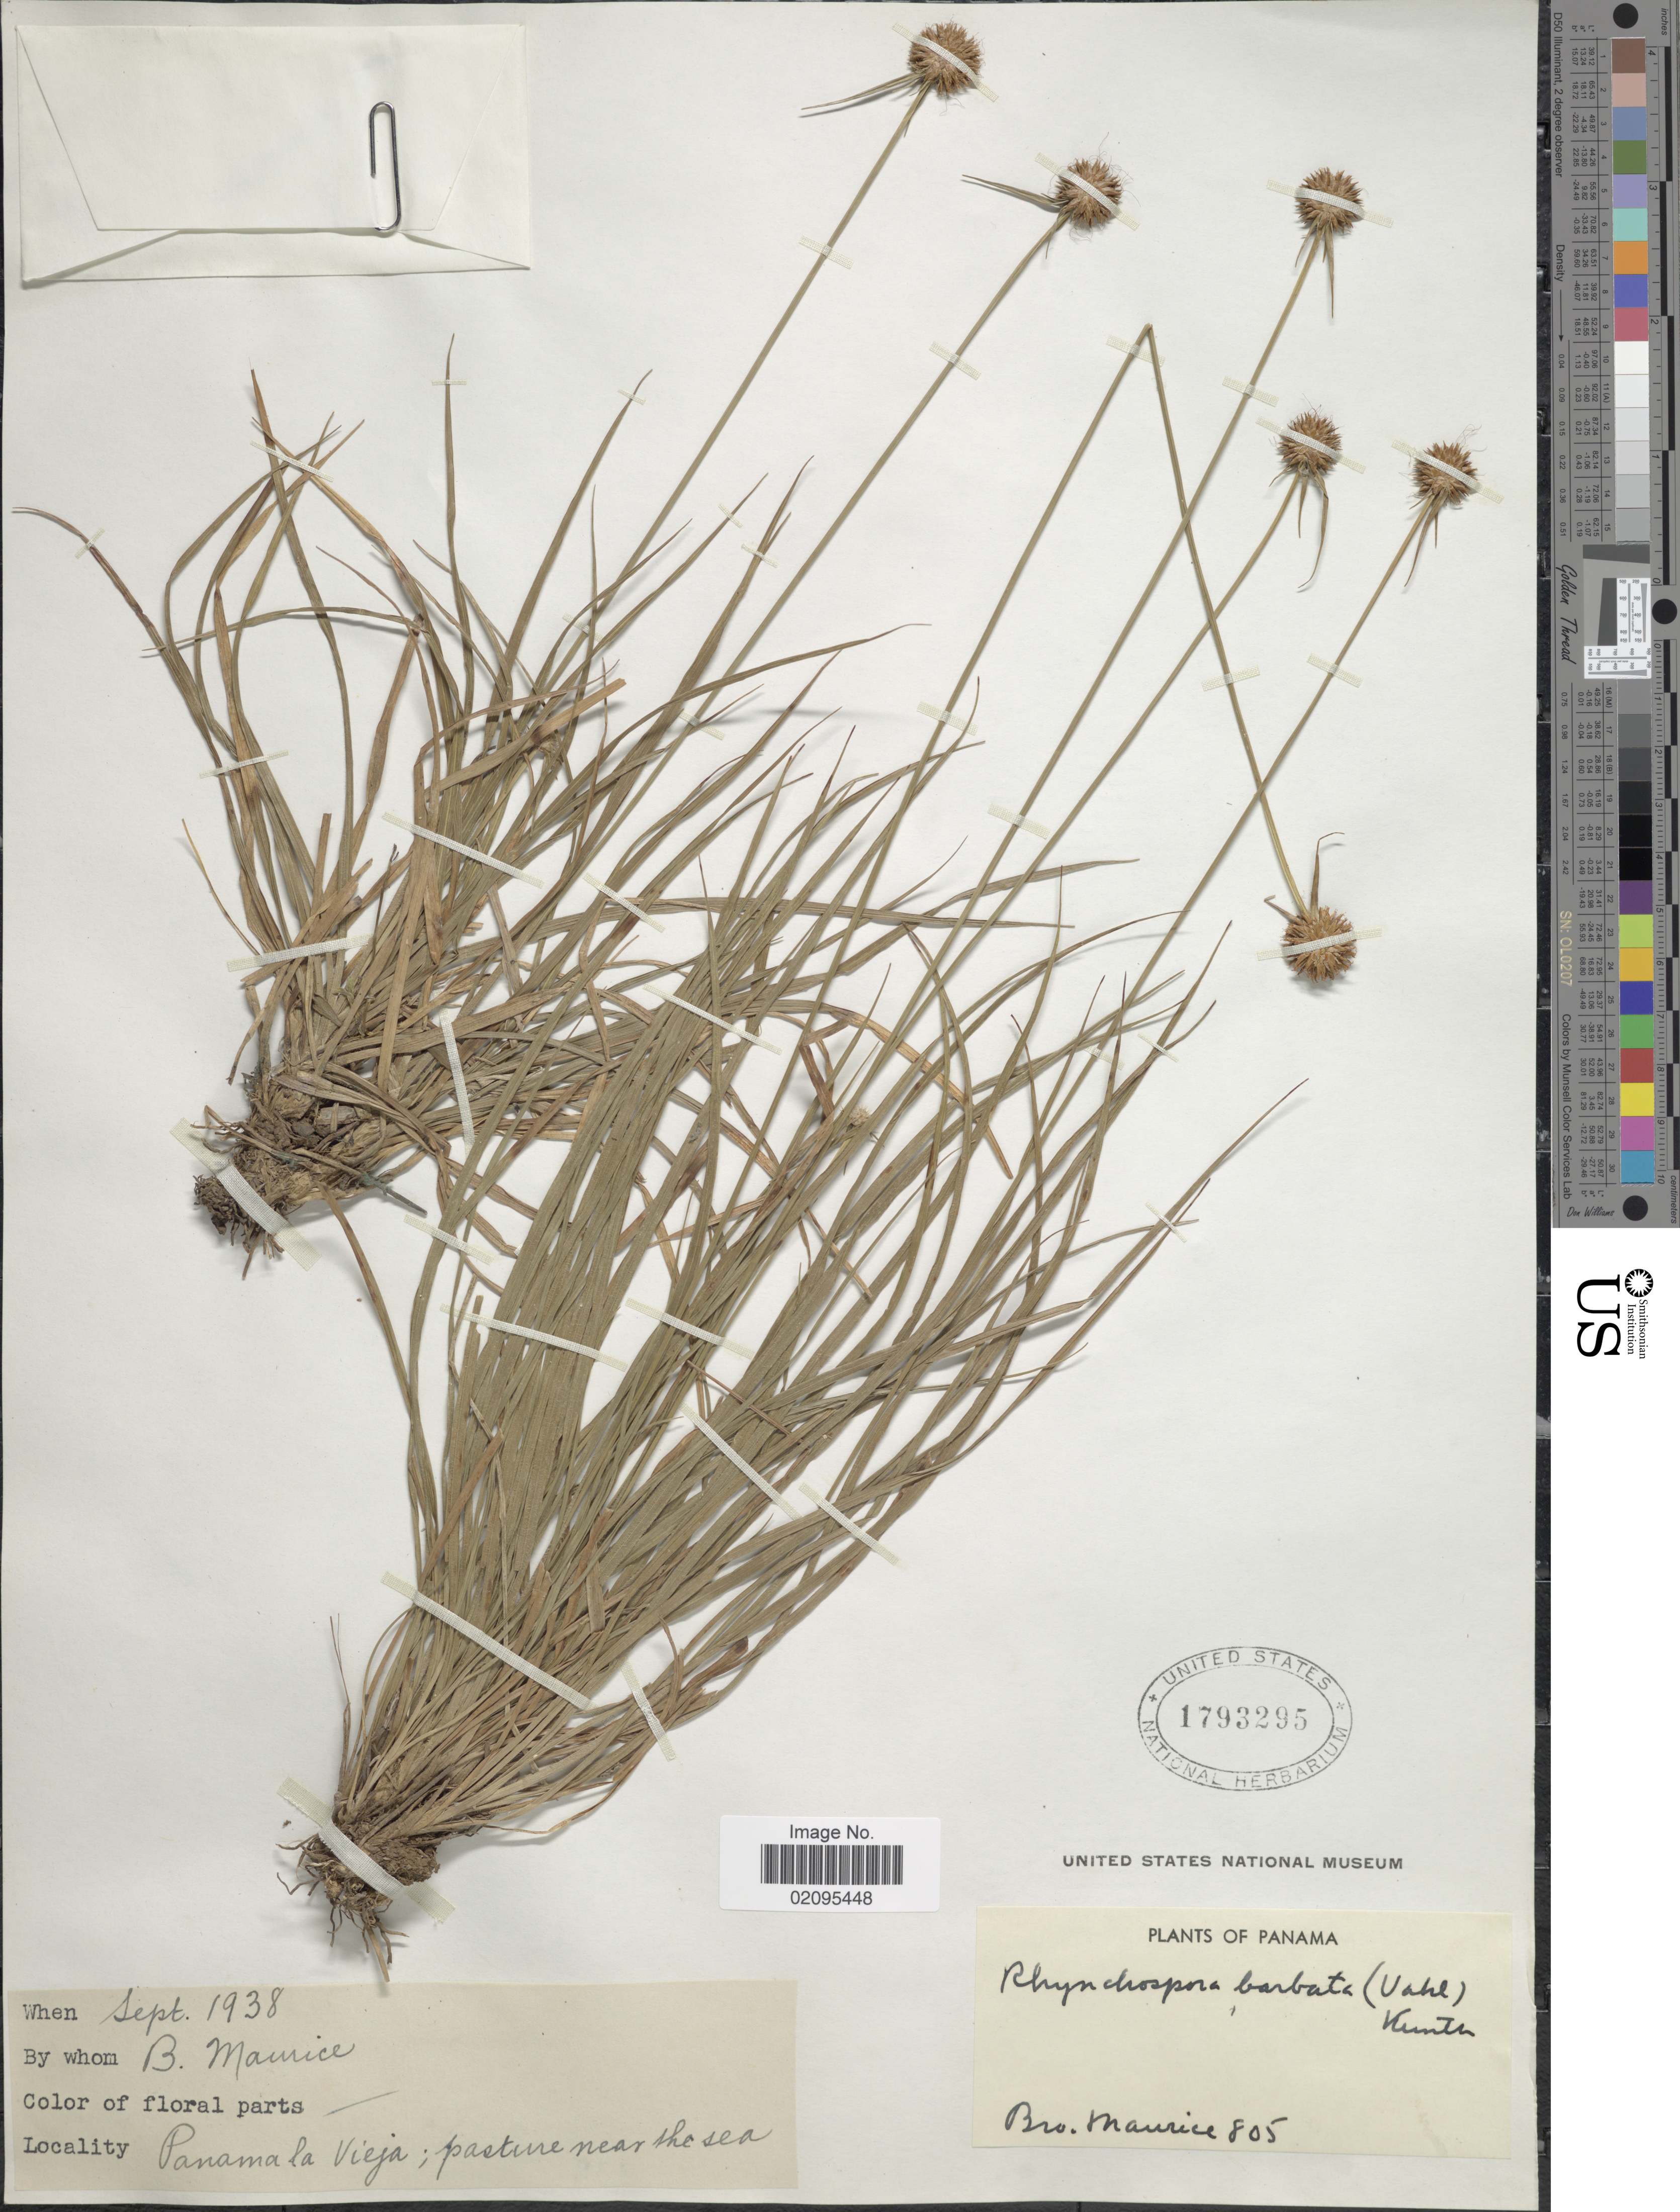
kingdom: Plantae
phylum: Tracheophyta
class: Liliopsida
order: Poales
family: Cyperaceae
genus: Rhynchospora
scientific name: Rhynchospora barbata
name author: (Vahl) Kunth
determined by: Alves, K.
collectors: B. Maurice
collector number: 805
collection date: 1938-09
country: Panama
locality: Panama la Vieja; pasture near the sea.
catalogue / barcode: US 1793295